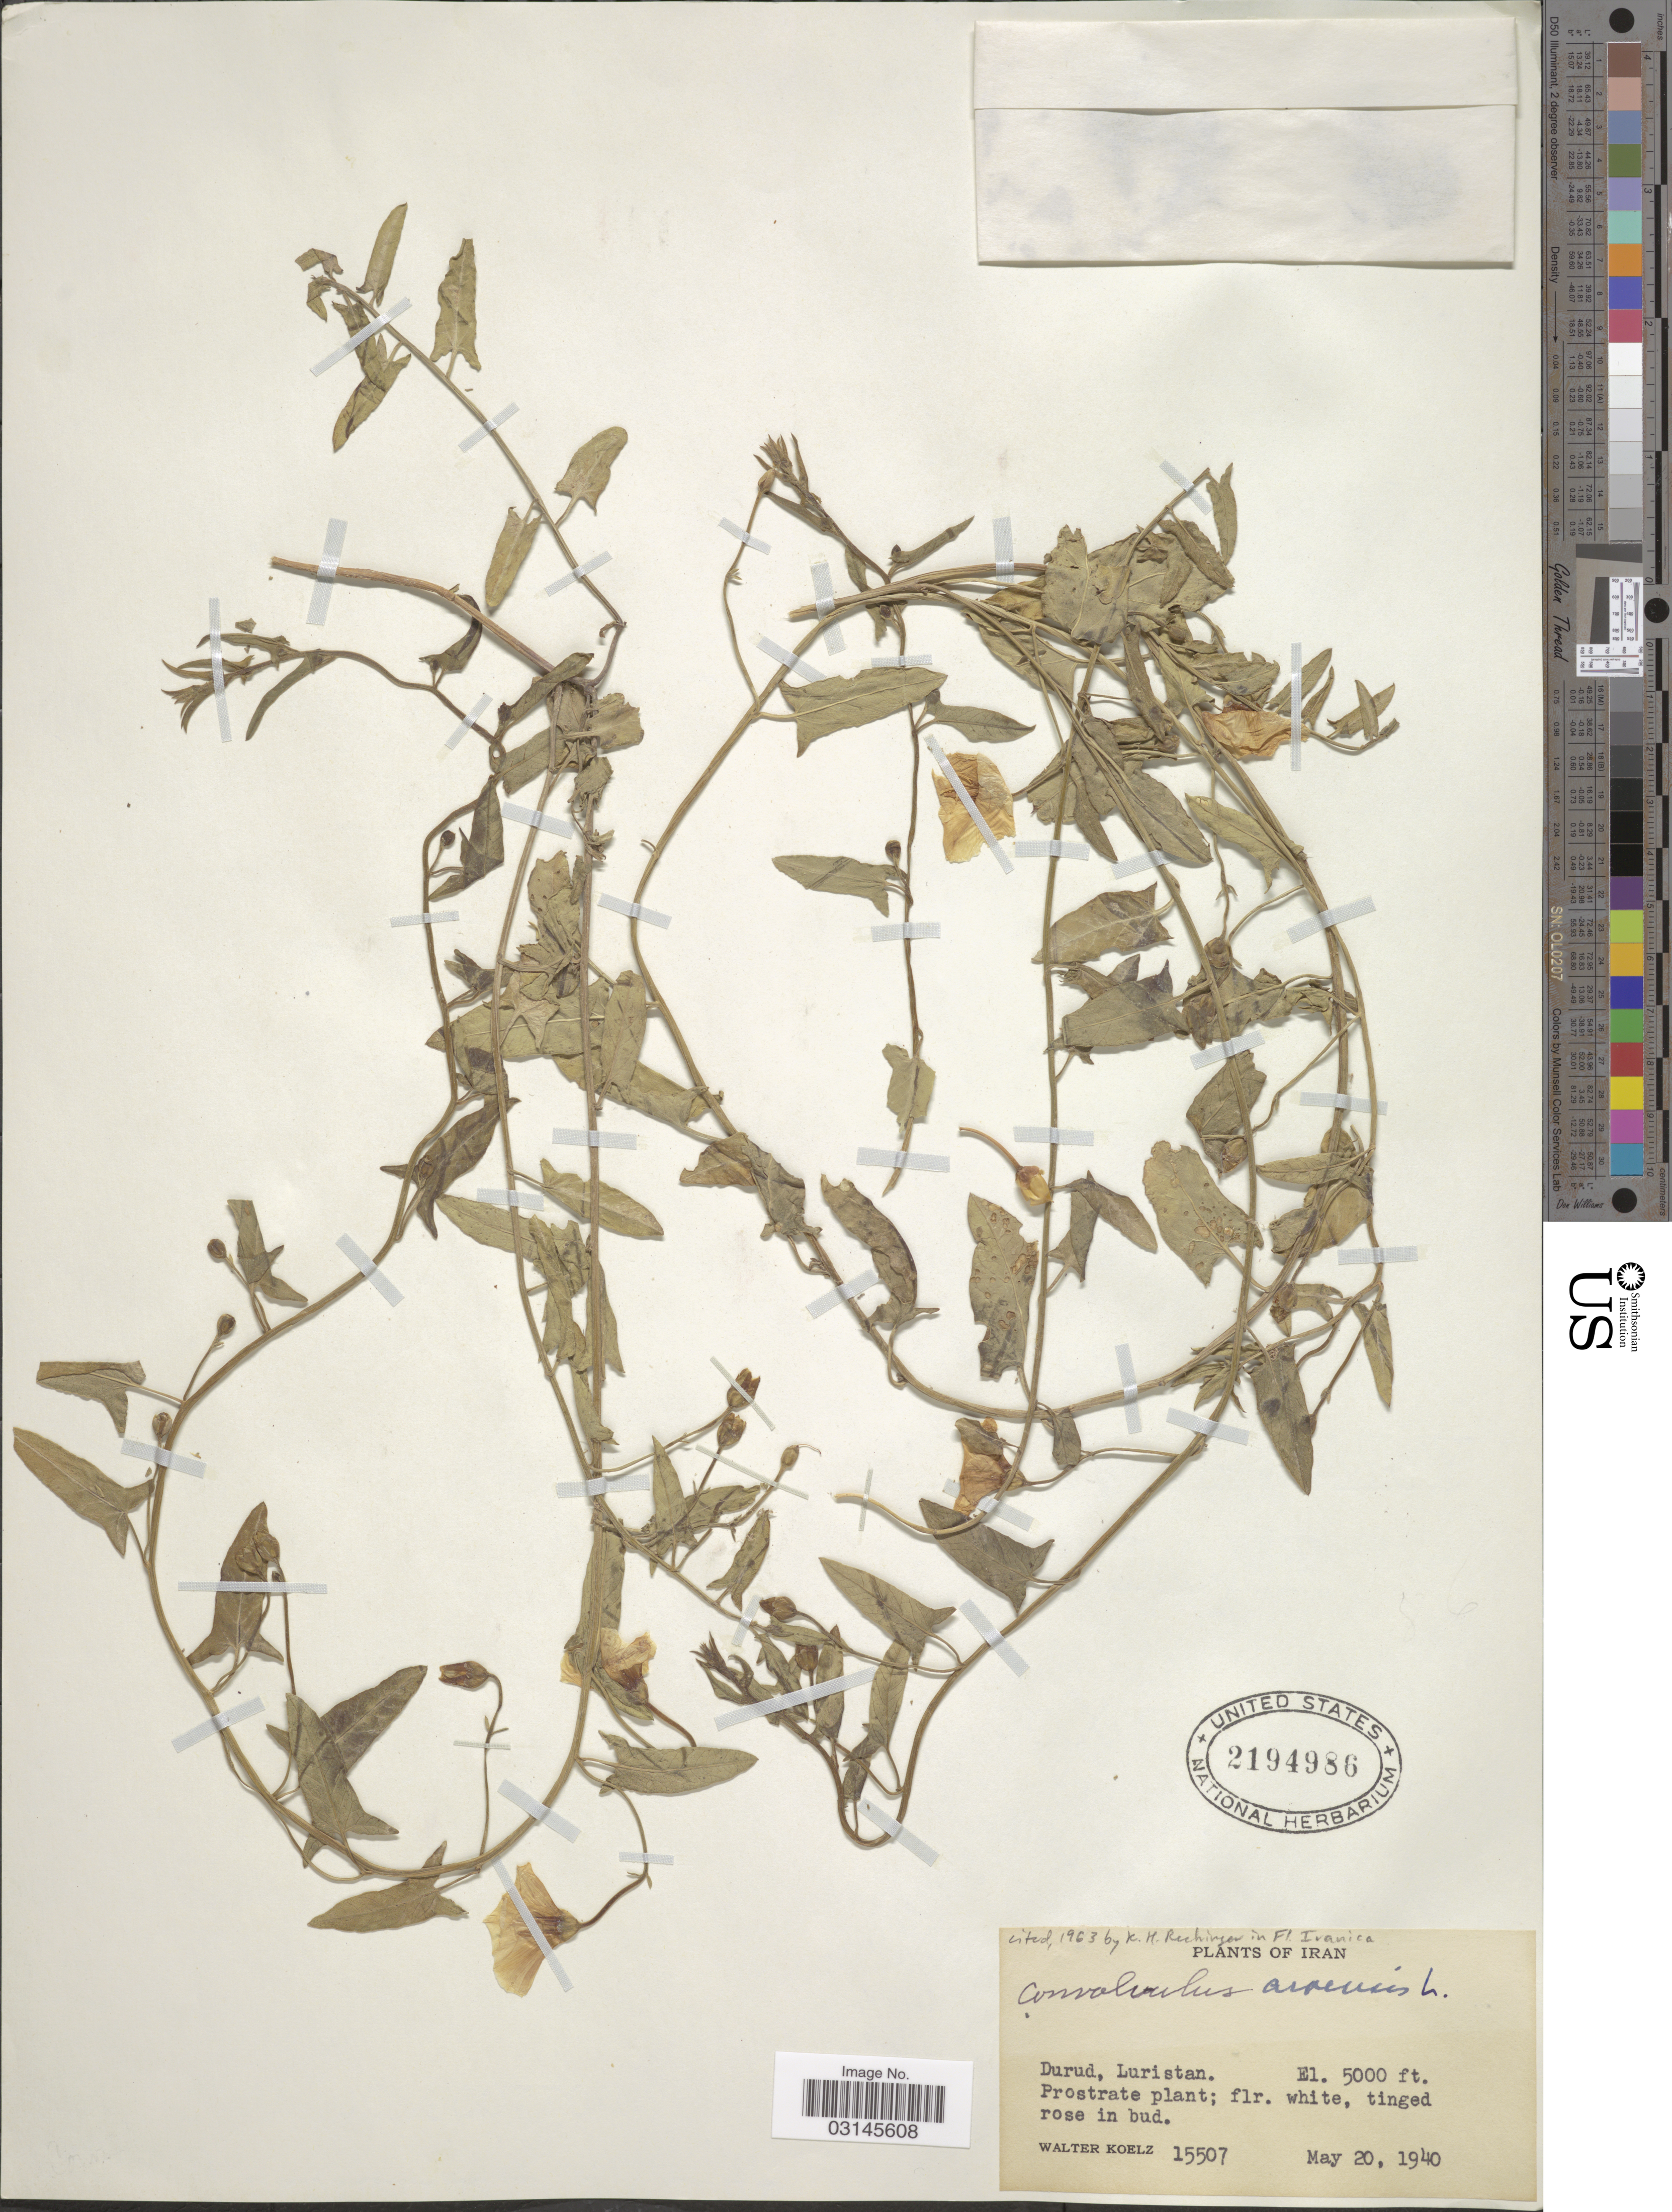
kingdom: Plantae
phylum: Tracheophyta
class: Magnoliopsida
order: Solanales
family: Convolvulaceae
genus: Convolvulus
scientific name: Convolvulus arvensis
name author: L.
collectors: W. N. Koelz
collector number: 15507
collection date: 1940-05-20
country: Iran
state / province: Lorestan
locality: Durud, Luristan.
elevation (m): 1524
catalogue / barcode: US 2194986